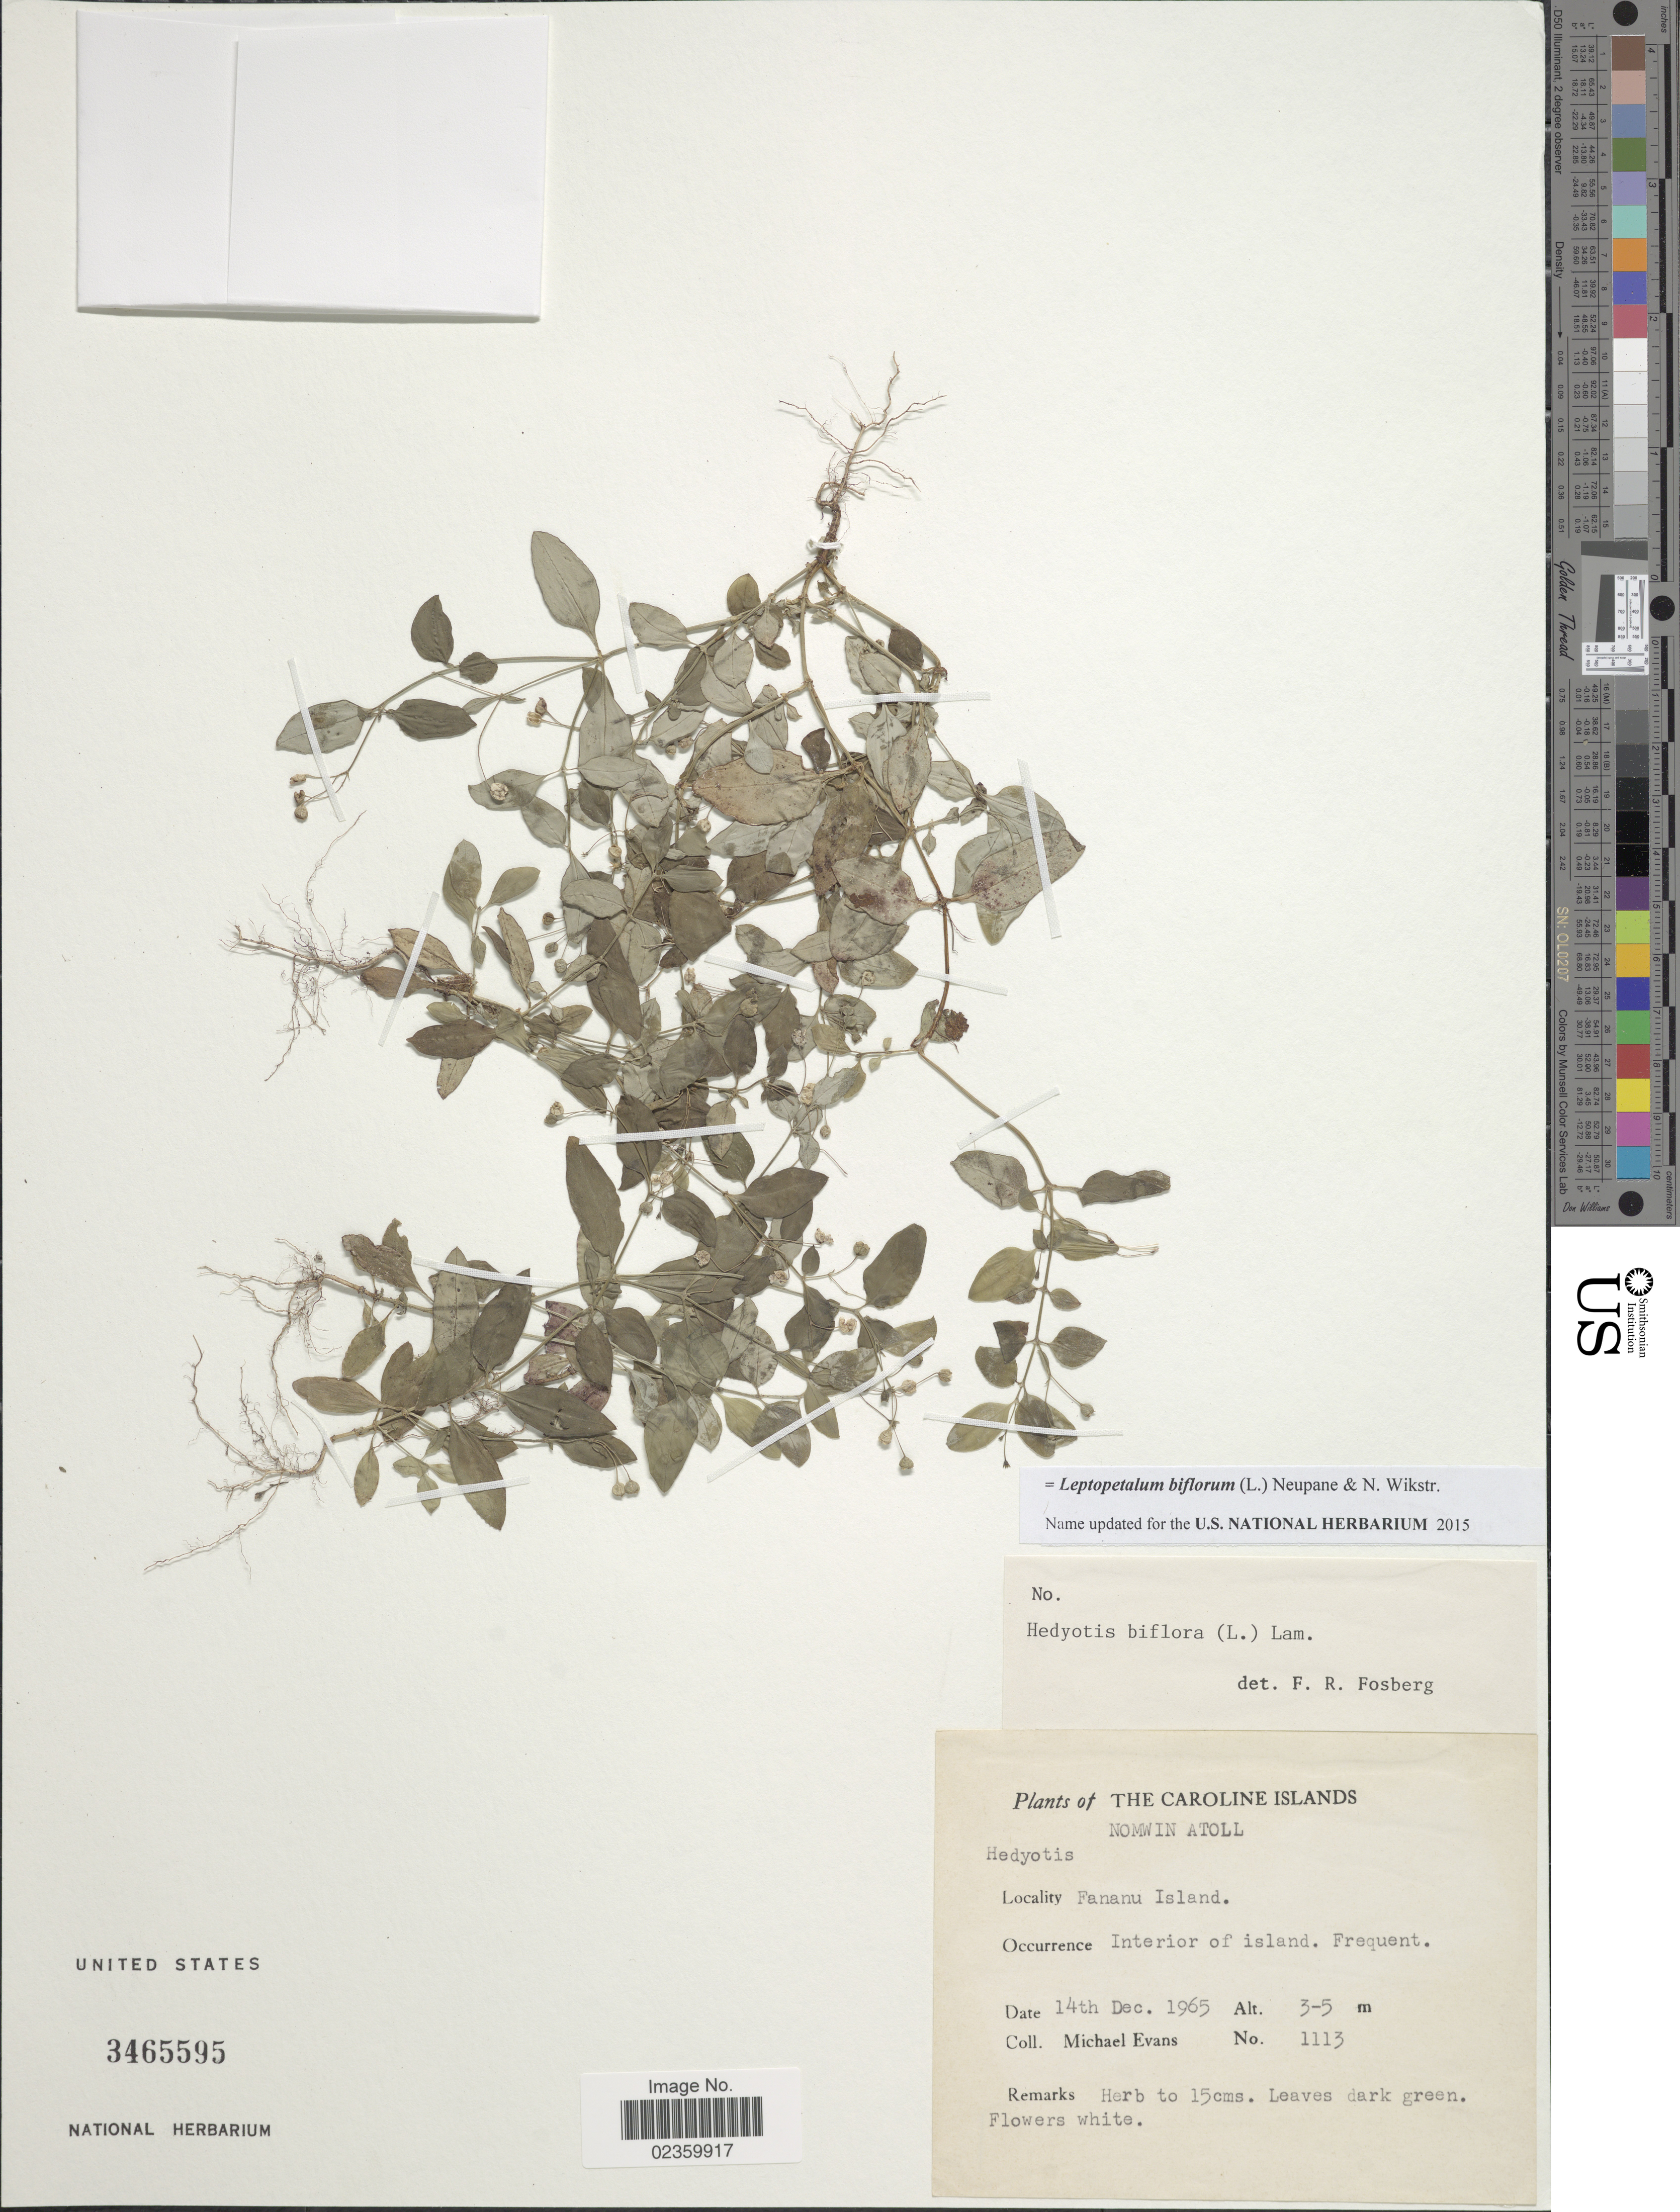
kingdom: Plantae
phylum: Tracheophyta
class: Magnoliopsida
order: Gentianales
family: Rubiaceae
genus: Leptopetalum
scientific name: Leptopetalum biflorum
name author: (L.) Neupane & N. Wikstr.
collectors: M. Evans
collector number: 1113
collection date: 1965-12-14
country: Micronesia, Federated States of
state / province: Truk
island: Nomwin Atoll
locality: The Caroline Islands, Nomwin Atoll. Fananu Island. Interior of island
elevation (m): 3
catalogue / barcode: US 3465595